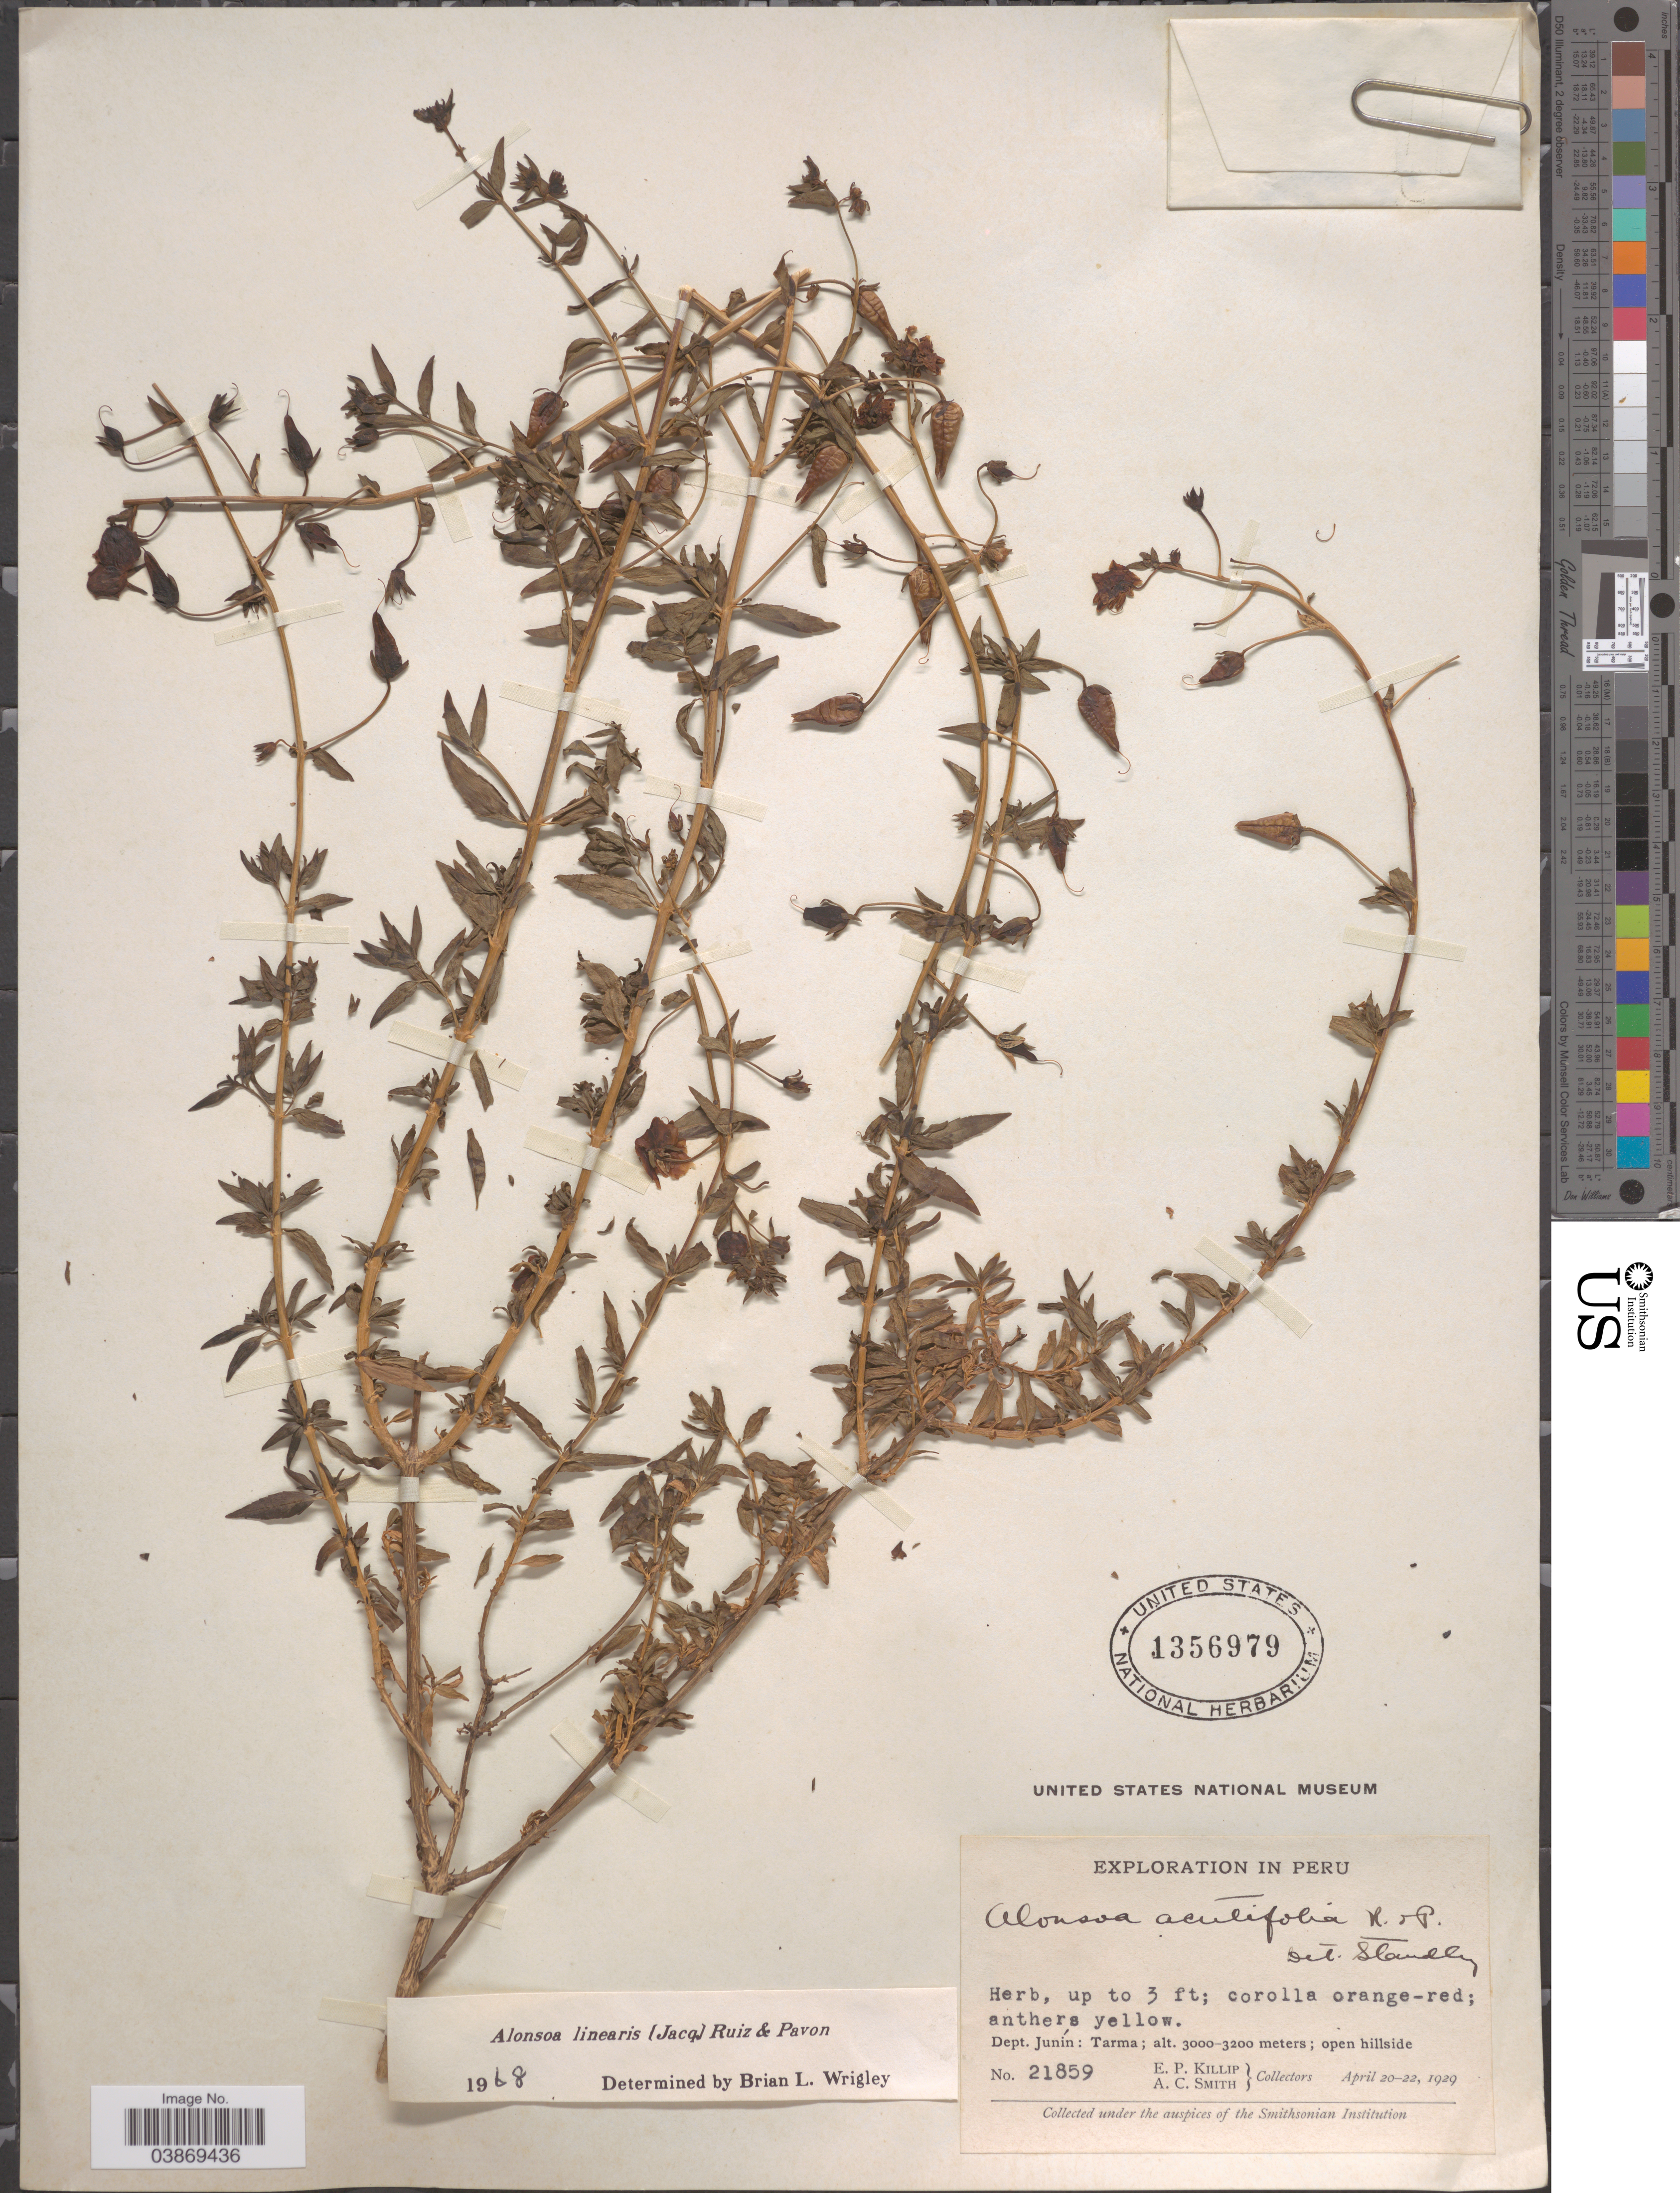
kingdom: Plantae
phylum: Tracheophyta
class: Magnoliopsida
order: Lamiales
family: Scrophulariaceae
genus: Alonsoa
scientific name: Alonsoa linearis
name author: (Jacq.) Ruiz & Pav.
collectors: E. P. Killip & A. C. Smith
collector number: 21859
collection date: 1929-04-20/1929-04-22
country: Peru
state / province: Junín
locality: Dept. Junín: Tarma.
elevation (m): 3000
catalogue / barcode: US 1356979